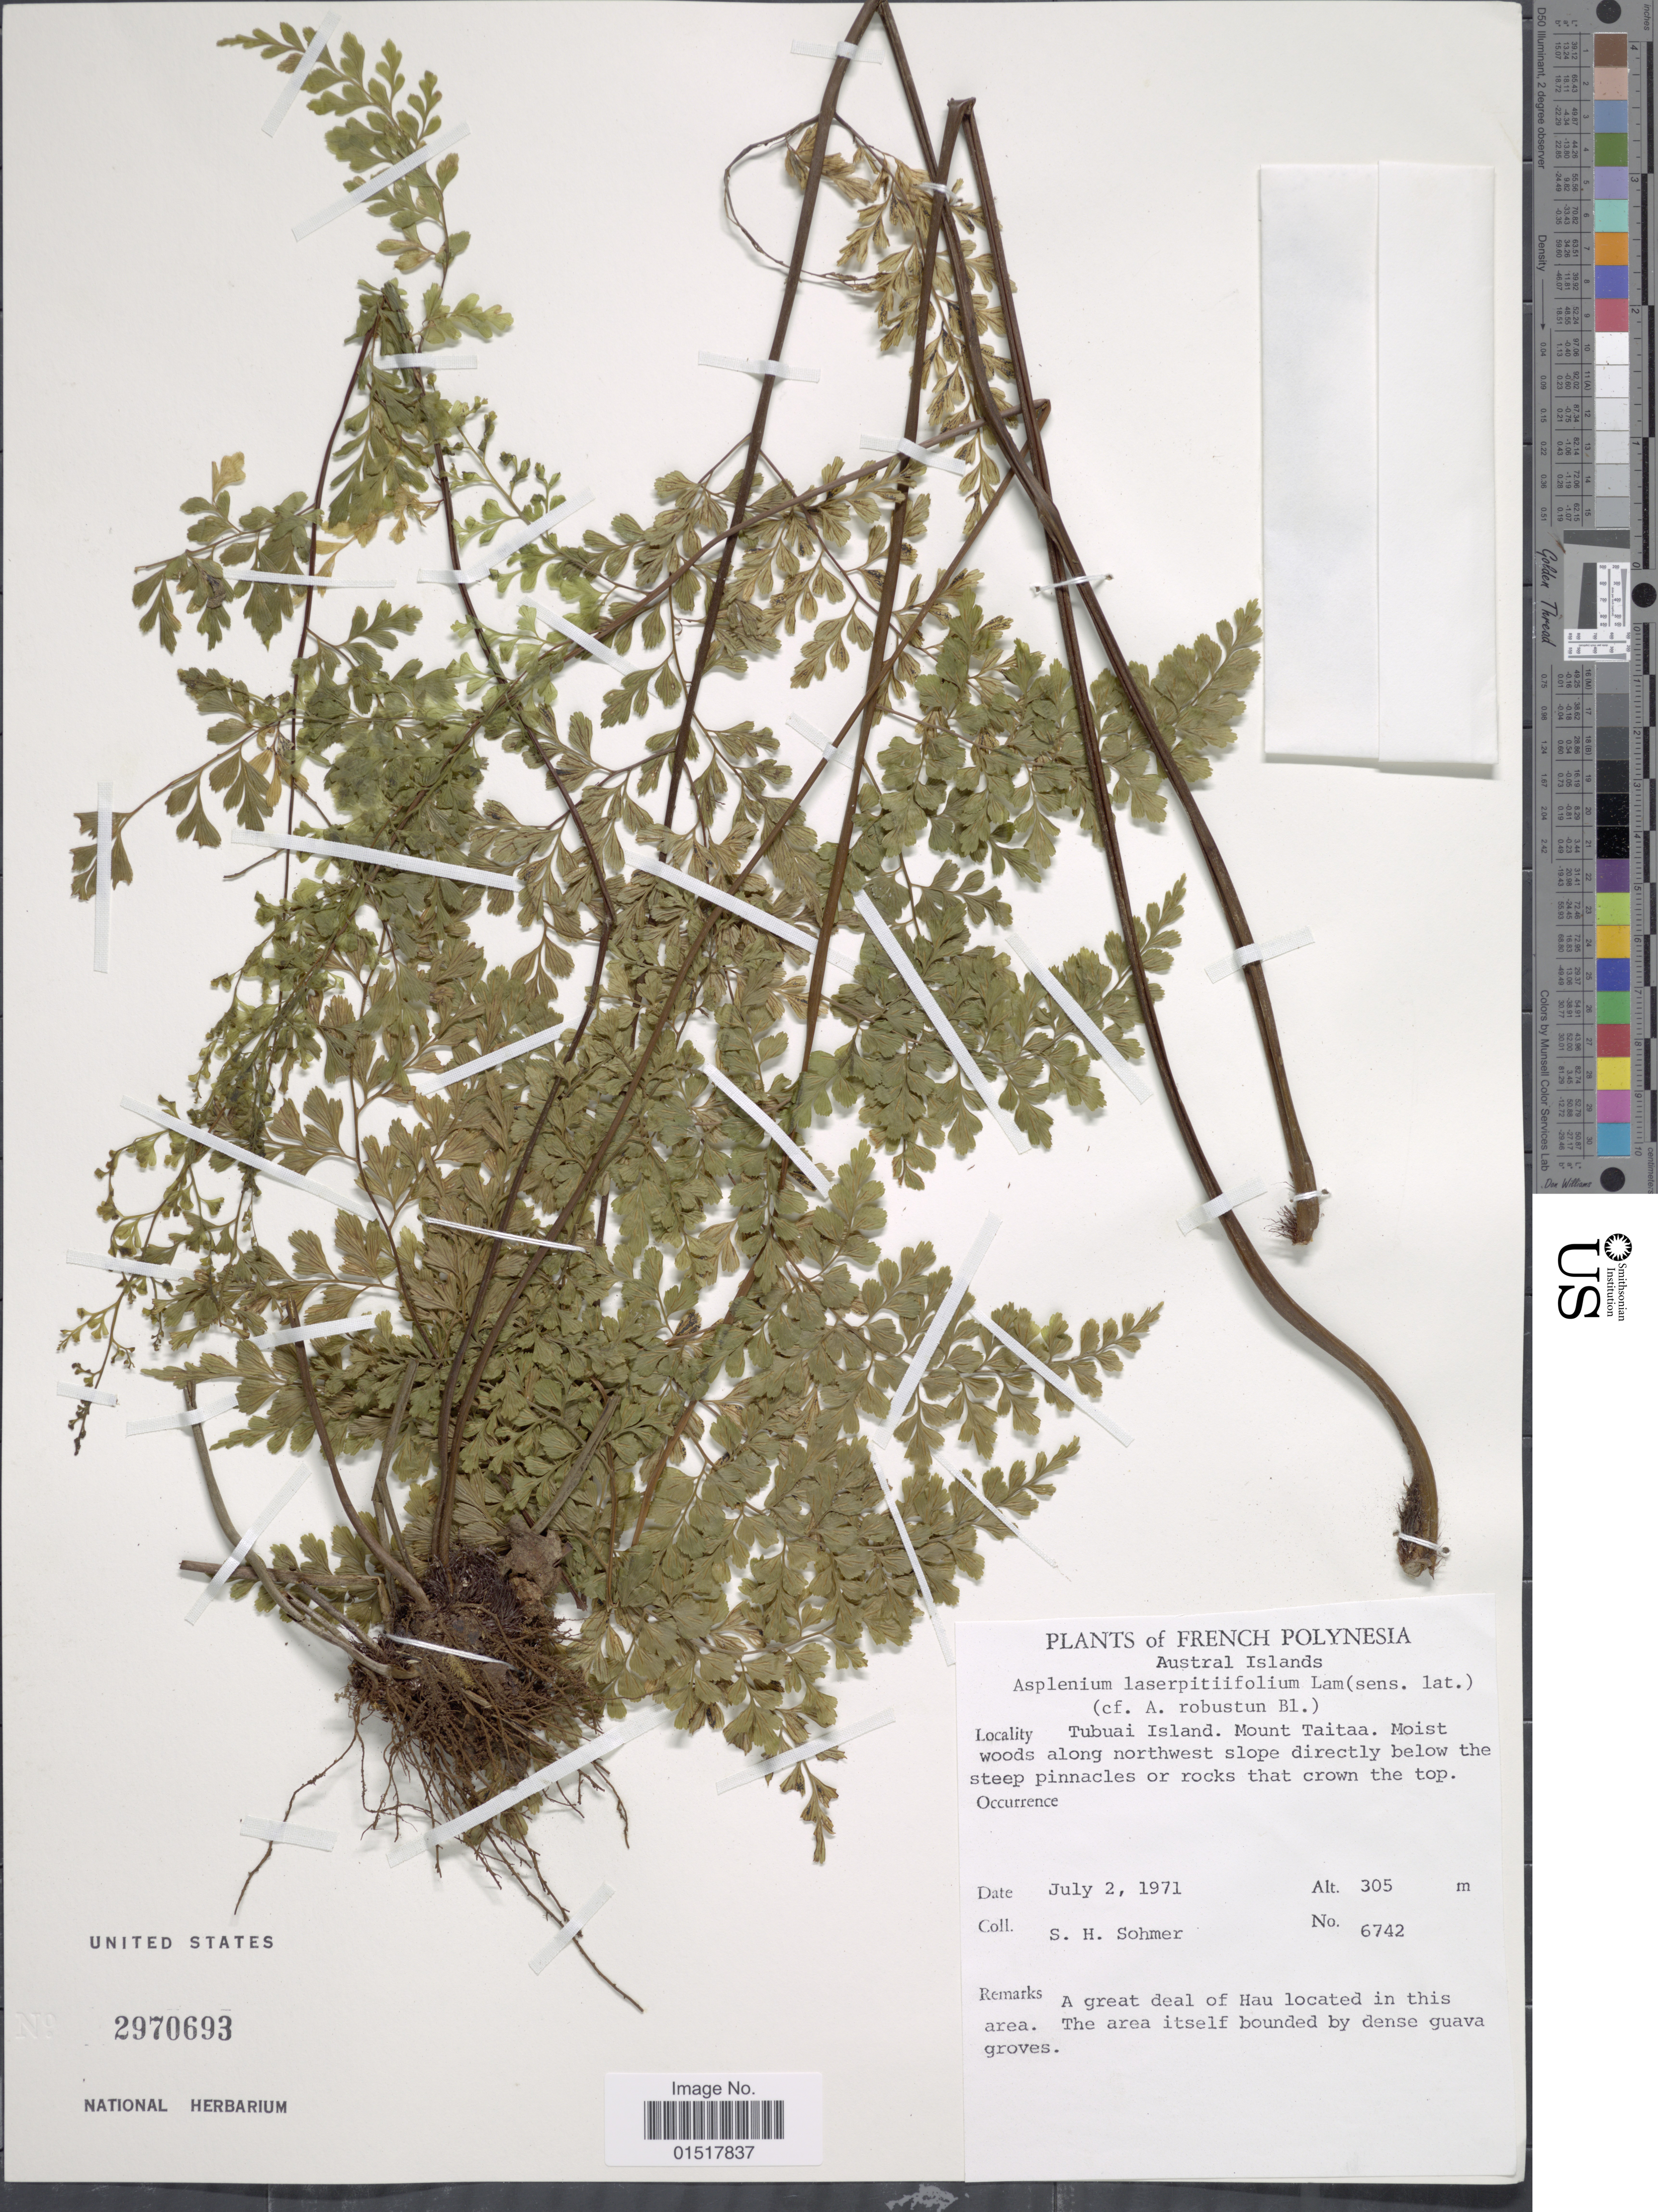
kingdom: Plantae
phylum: Tracheophyta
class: Polypodiopsida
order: Polypodiales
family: Aspleniaceae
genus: Asplenium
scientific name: Asplenium laserpitiifolium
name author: Lam.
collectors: S. H. Sohmer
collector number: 6742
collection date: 1971-07-02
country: French Polynesia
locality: Austral Islands. Tubuai Island. Mount Taitaa.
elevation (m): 305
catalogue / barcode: US 2970693